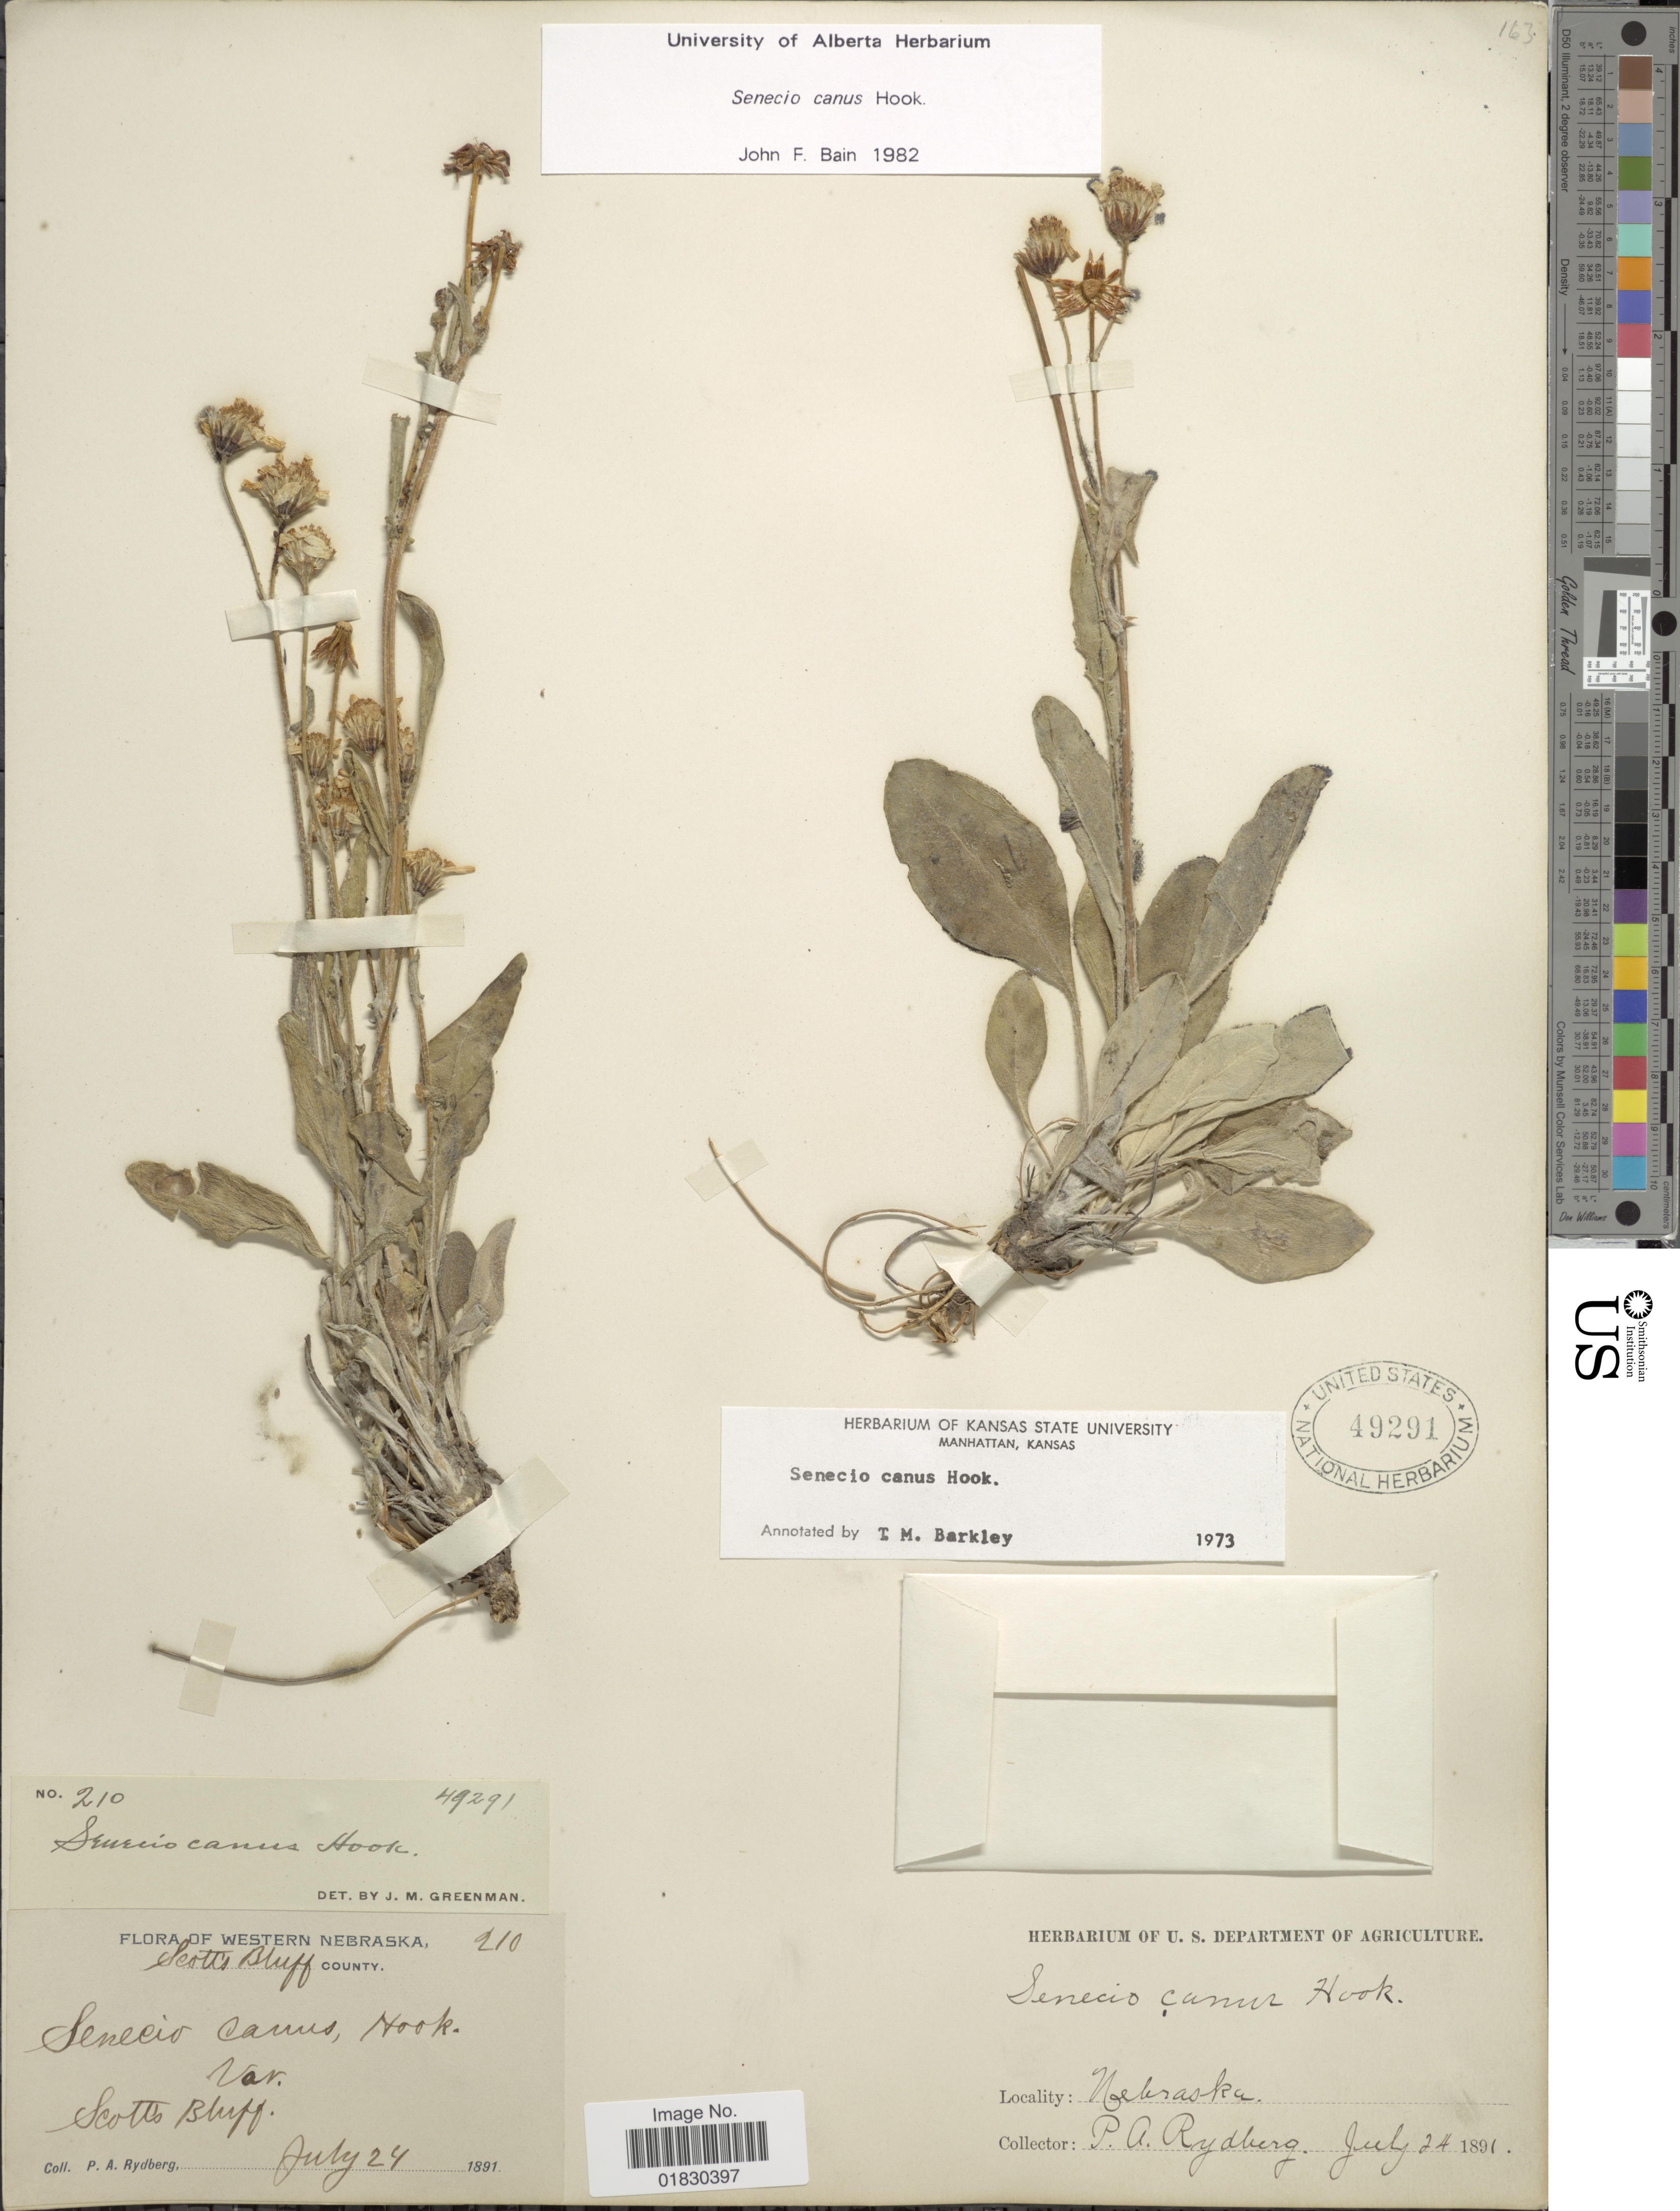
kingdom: Plantae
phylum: Tracheophyta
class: Magnoliopsida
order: Asterales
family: Asteraceae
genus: Packera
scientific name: Packera cana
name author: (Hook.) W.A. Weber & Á. Löve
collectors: P. A. Rydberg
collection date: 1891-07-24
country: United States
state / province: Nebraska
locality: Western Nebraska, Scotts Bluff County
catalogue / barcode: US 49291